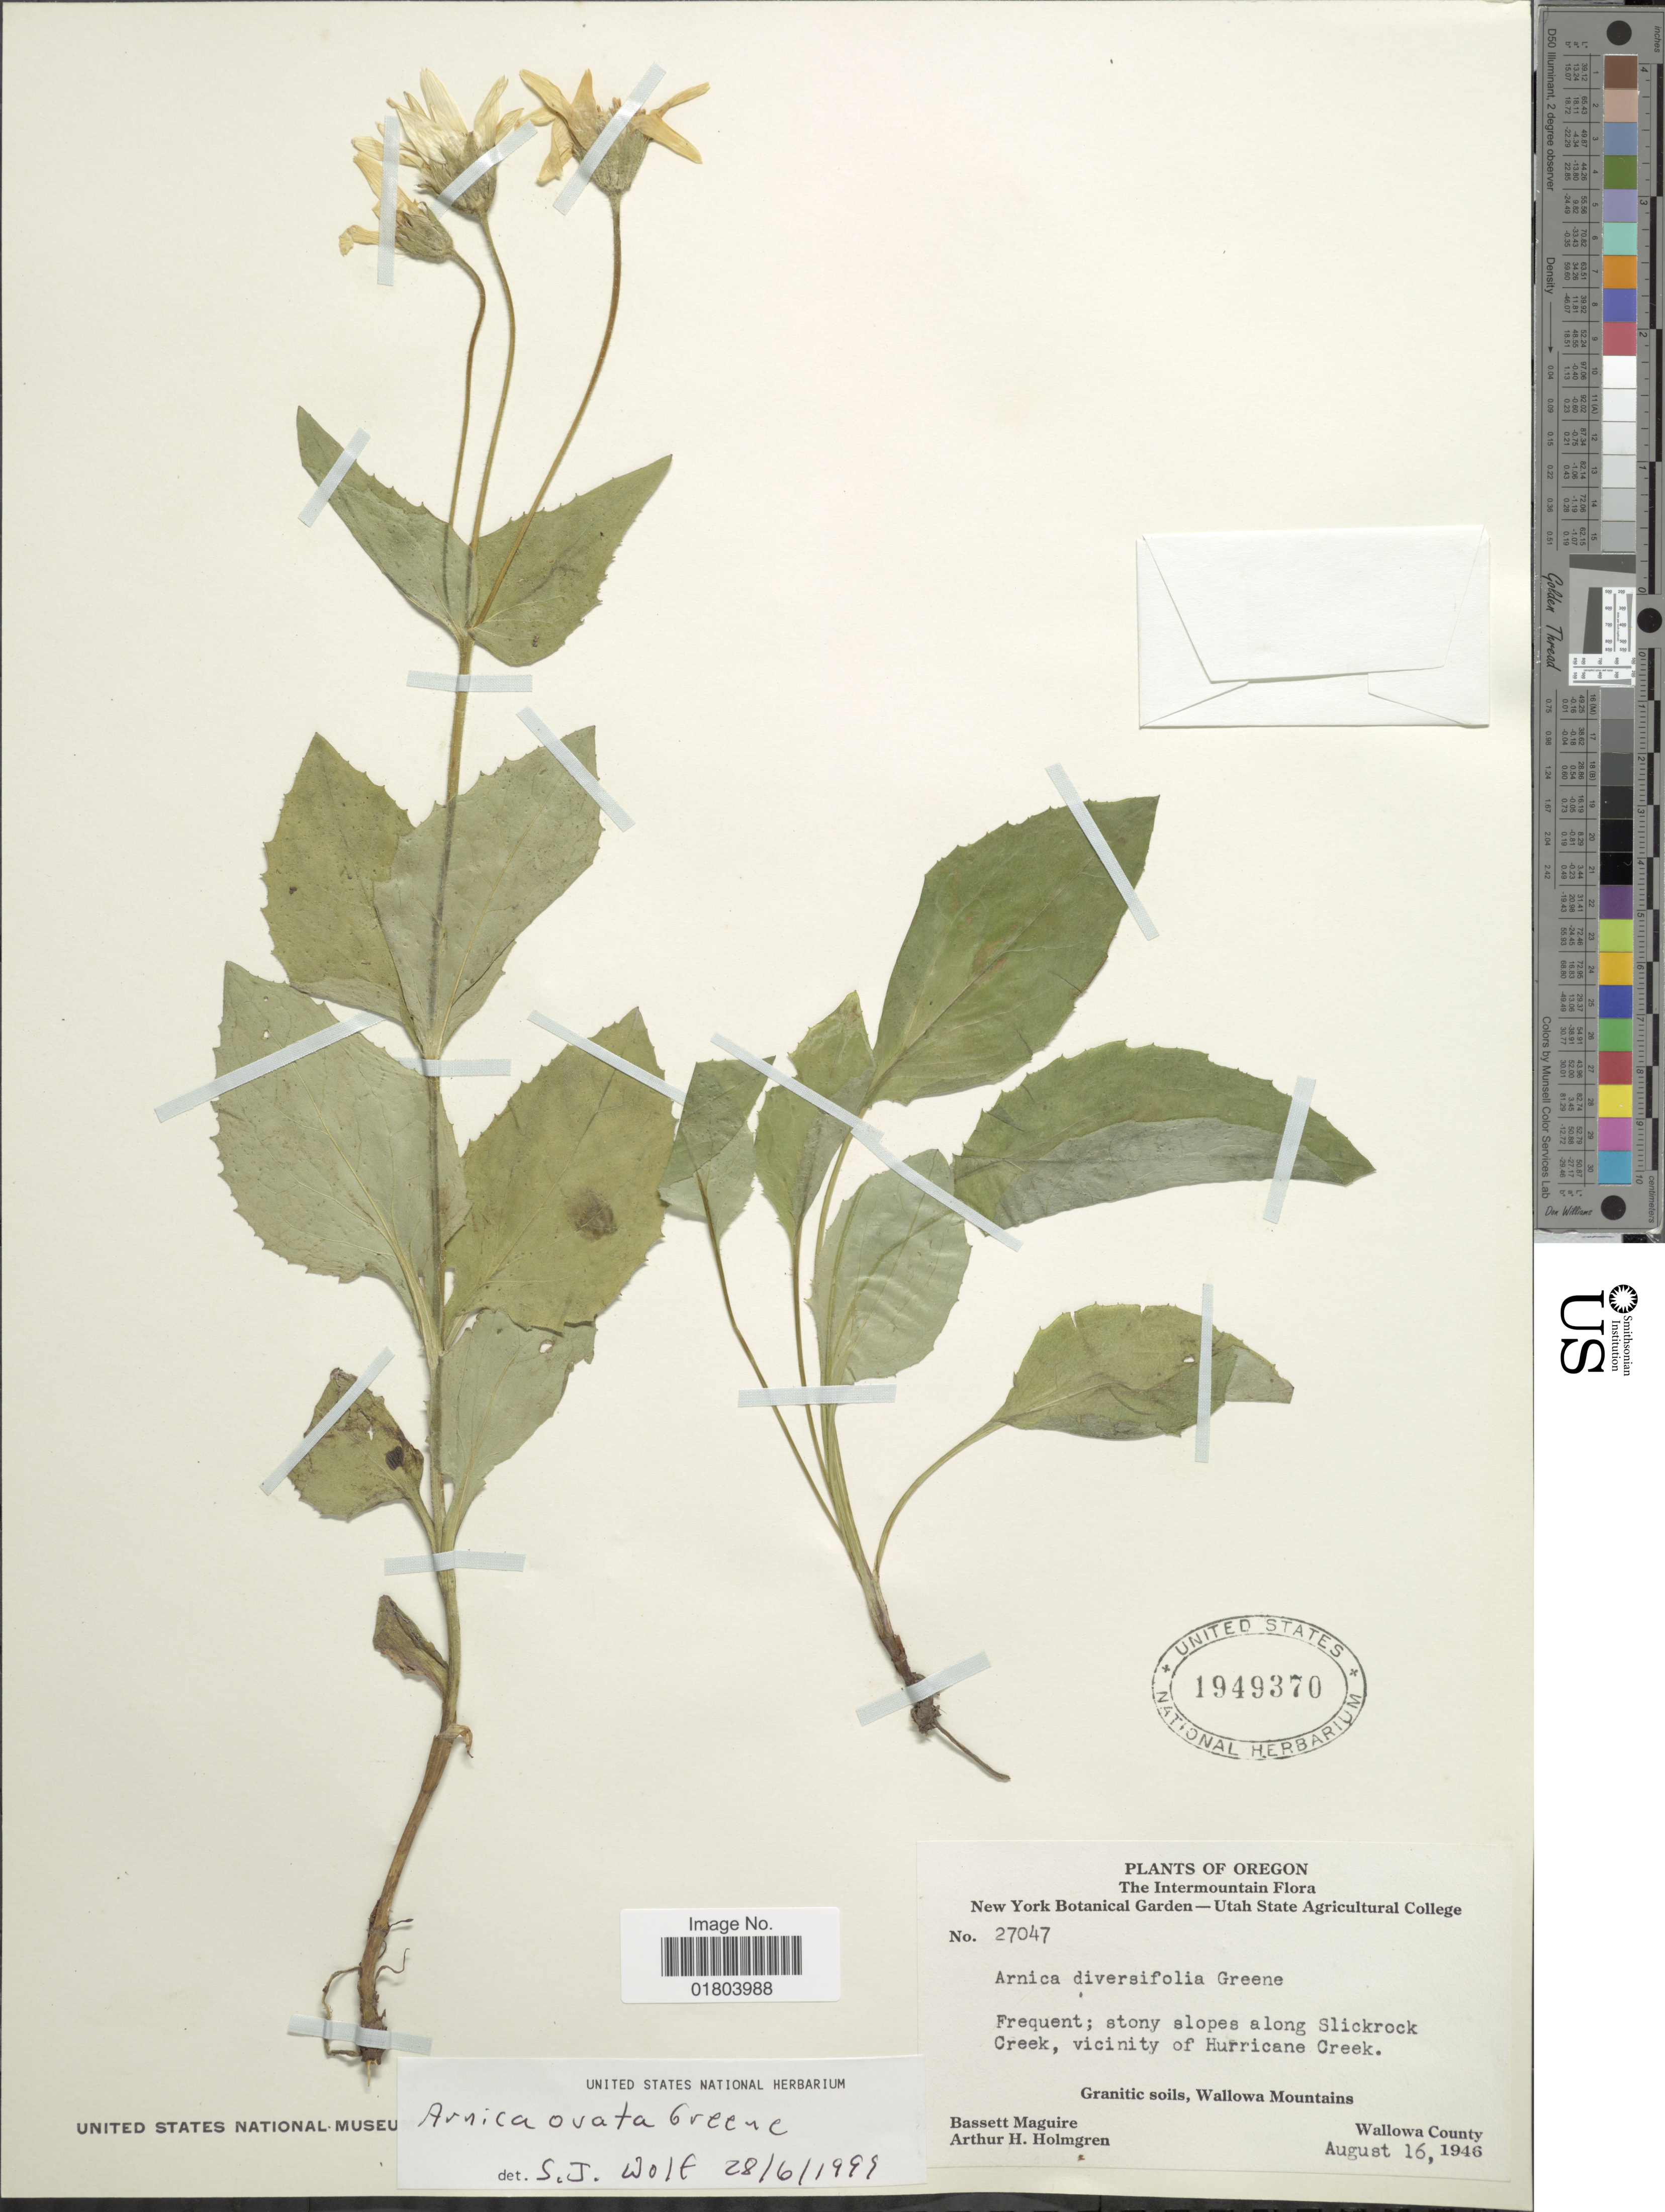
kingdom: Plantae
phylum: Tracheophyta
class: Magnoliopsida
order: Asterales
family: Asteraceae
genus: Arnica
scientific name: Arnica ovata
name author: Greene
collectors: B. Maguire & A. H. Holmgren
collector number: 27047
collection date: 1946-08-16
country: United States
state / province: Oregon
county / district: Wallowa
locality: The Intermountain, stony slopes along Slickrock Creek, vicinity of Hurrican Creek, Granitic soils, Wallowa Mountains, Wallowa County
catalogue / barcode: US 1949370